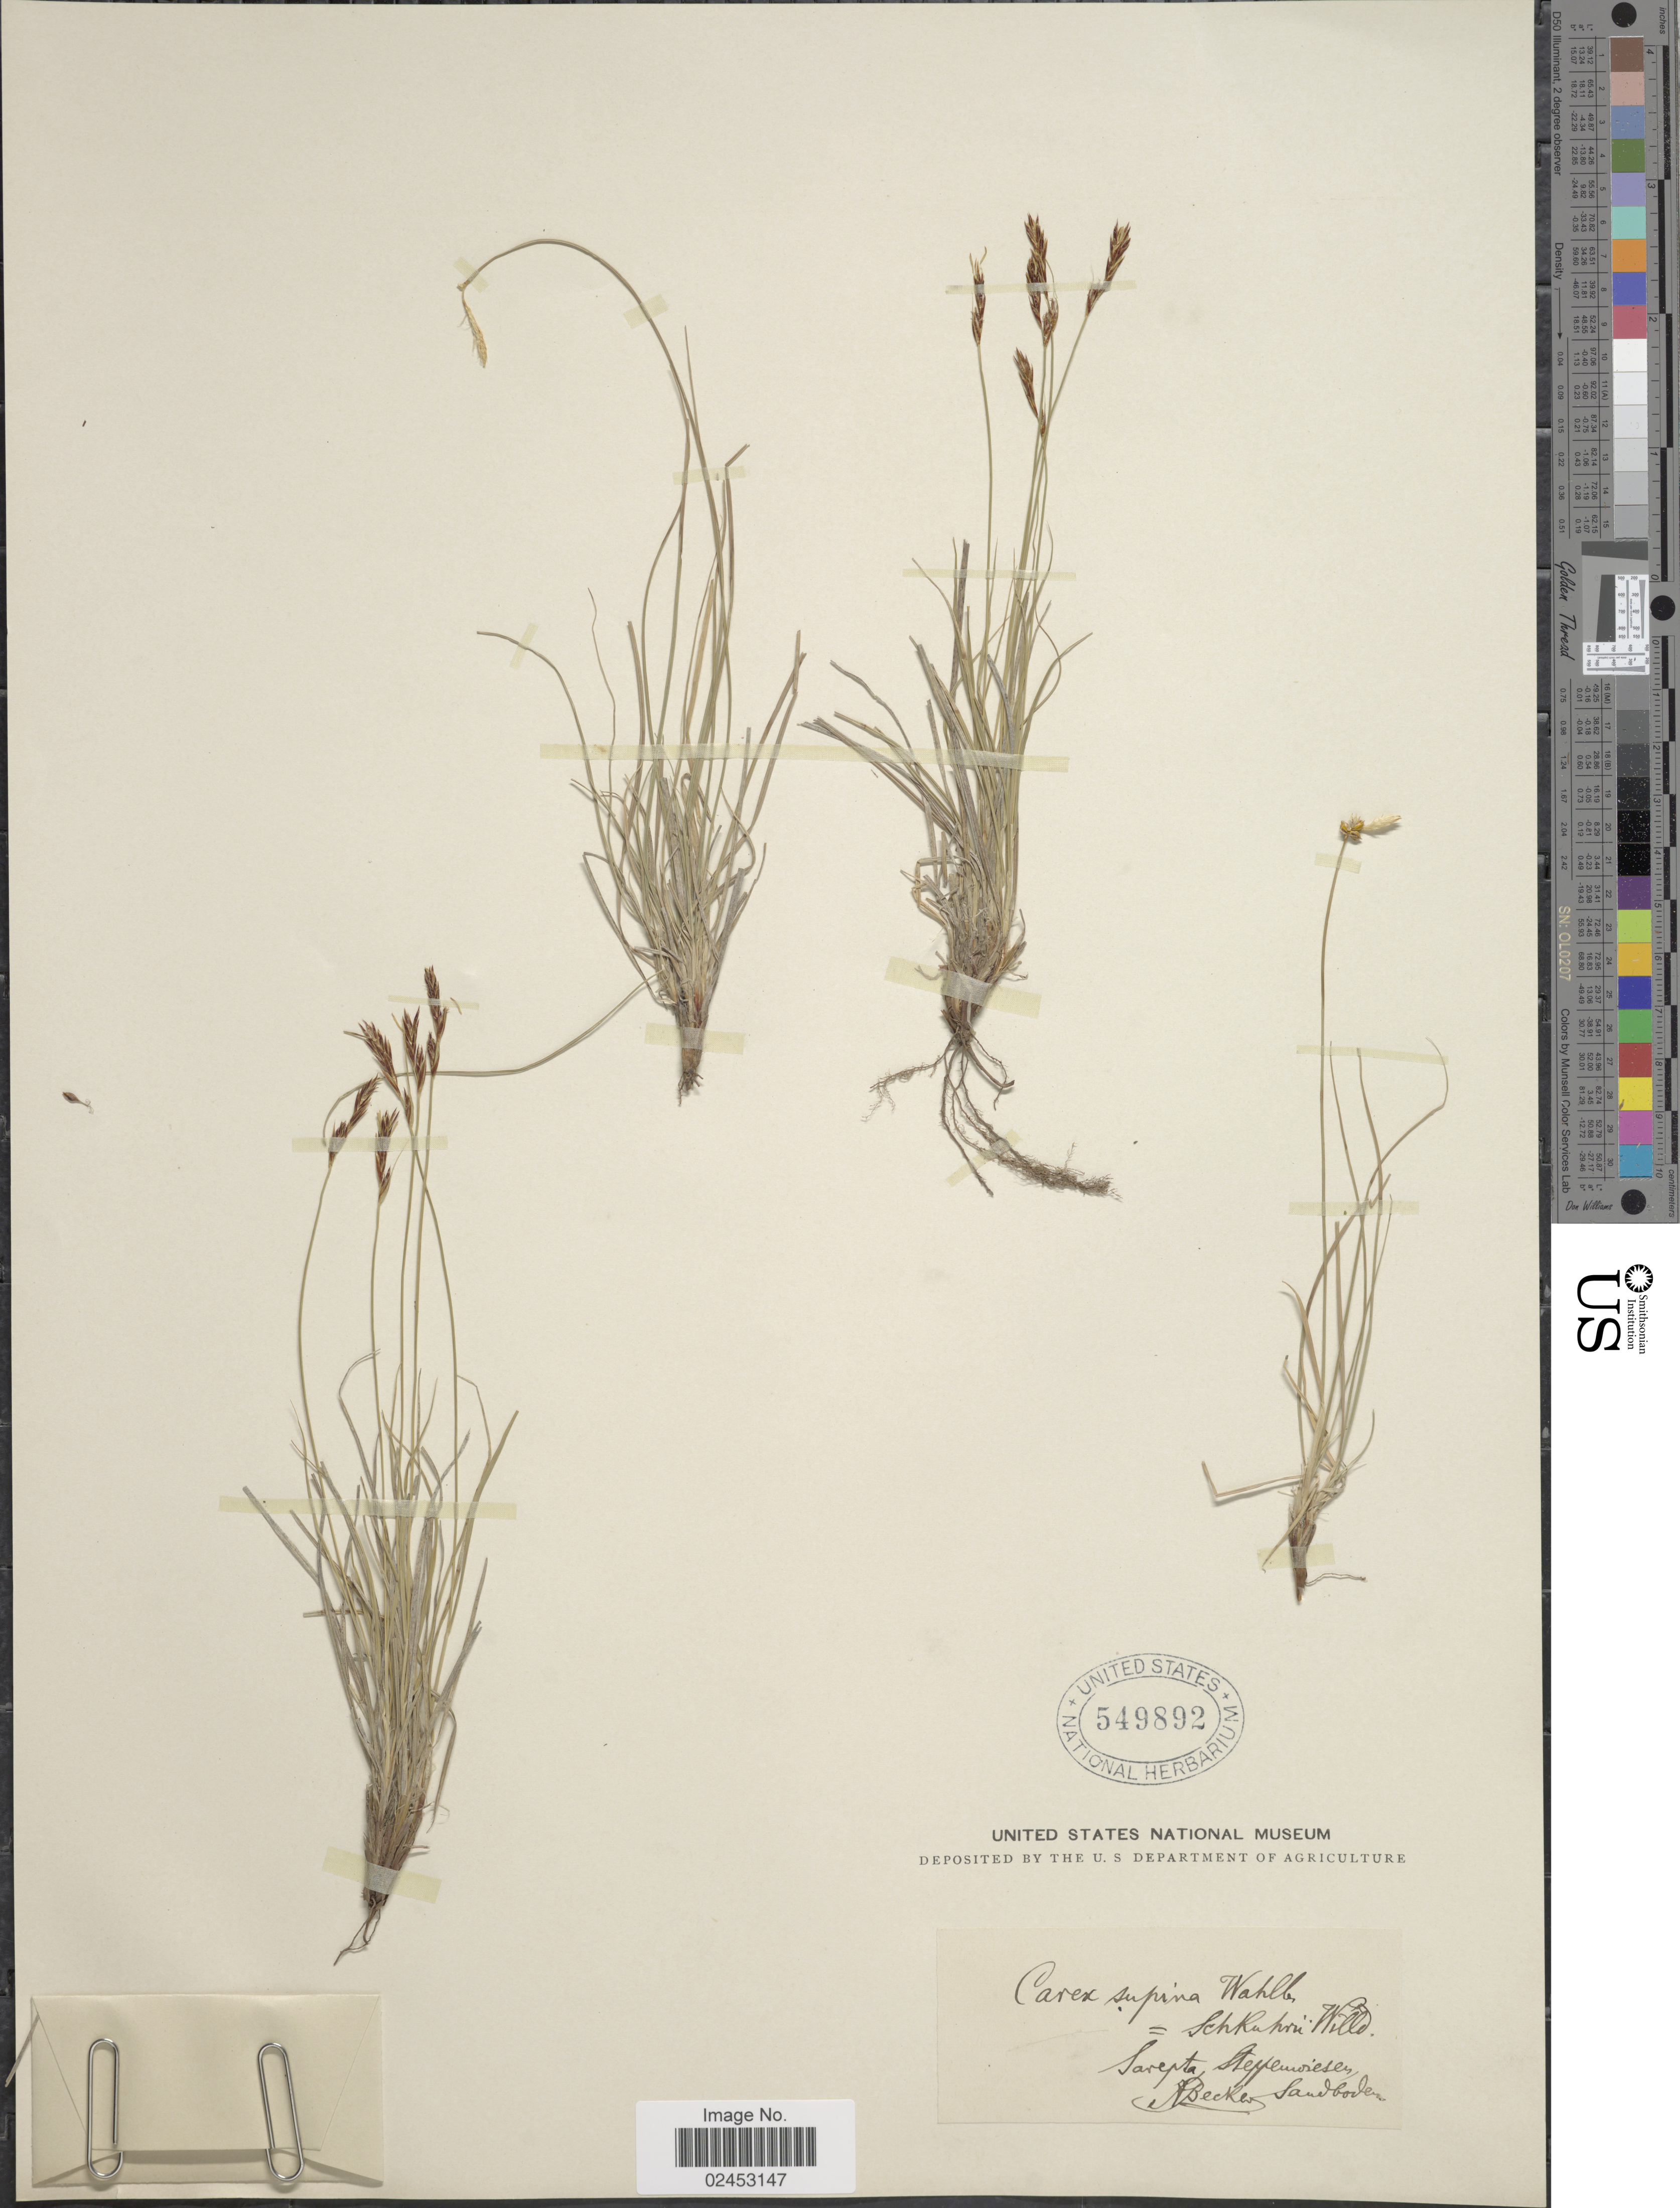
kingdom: Plantae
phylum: Tracheophyta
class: Liliopsida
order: Poales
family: Cyperaceae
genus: Carex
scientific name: Carex supina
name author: Willd. ex Wahlenb.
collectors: A. Becker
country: Russian Federation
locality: Sarepta, Steppenwiesen, Sandboden.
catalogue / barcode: US 549892